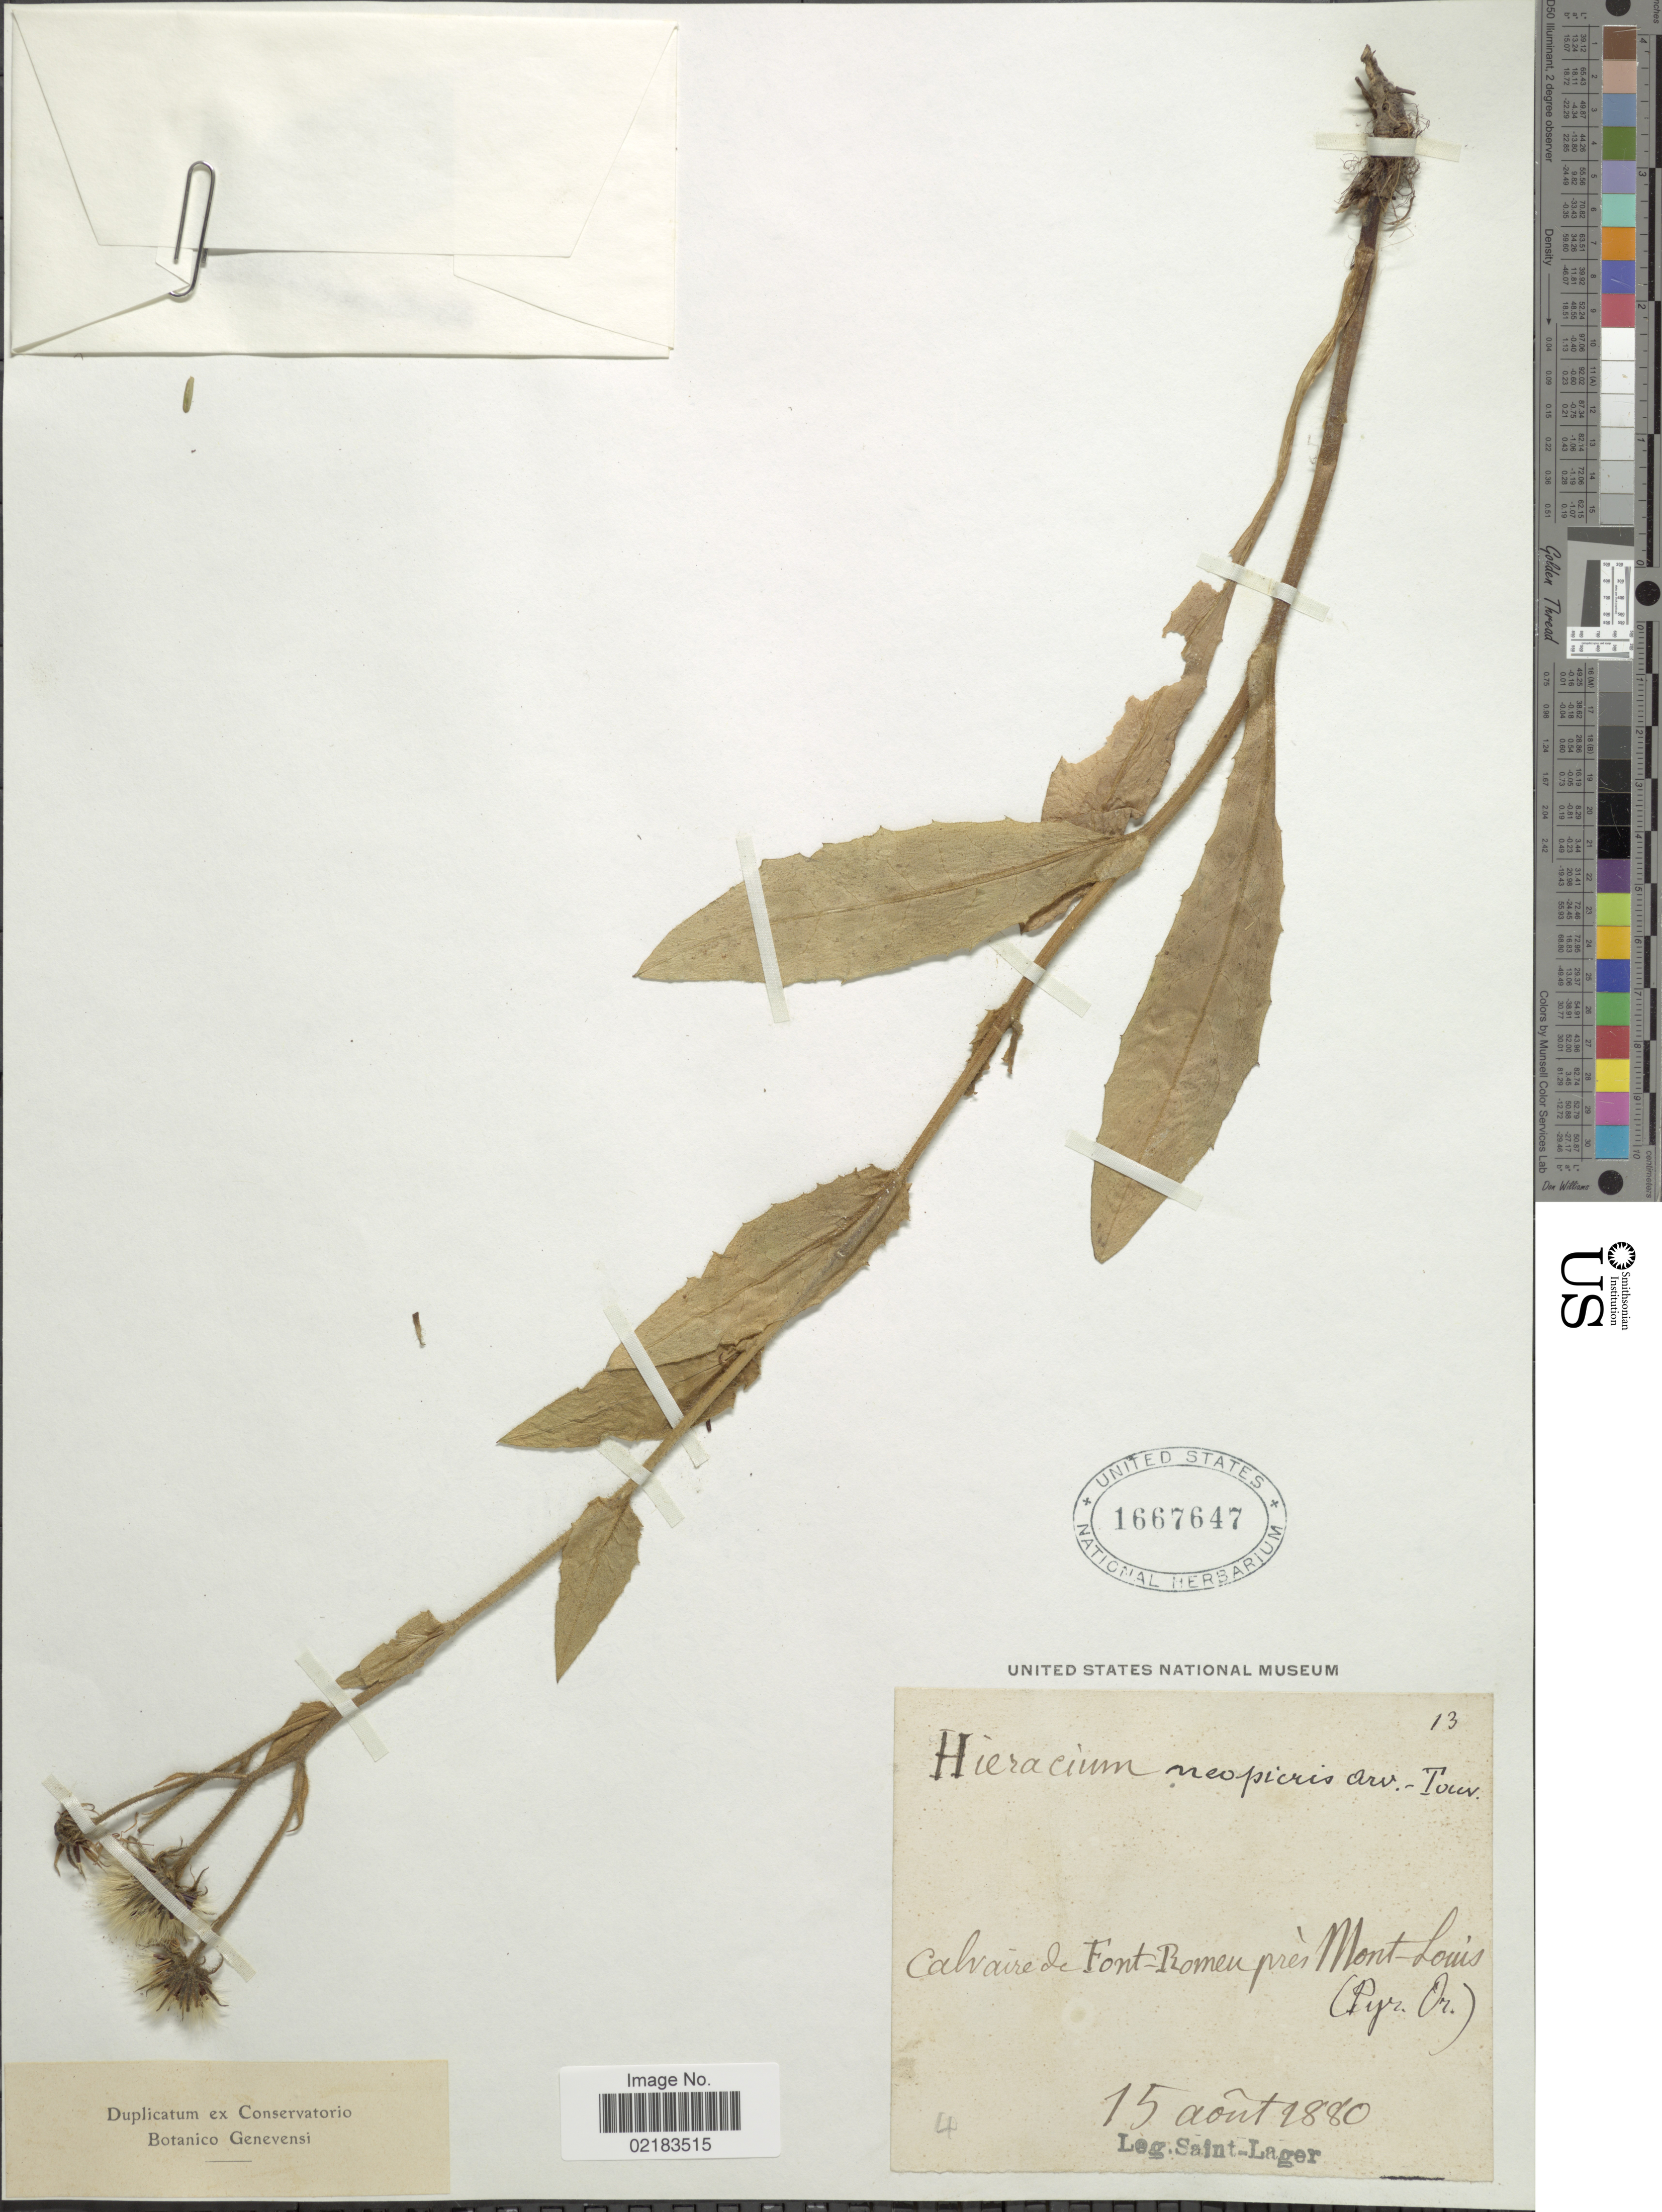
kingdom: Plantae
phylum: Tracheophyta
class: Magnoliopsida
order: Asterales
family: Asteraceae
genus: Hieracium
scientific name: Hieracium neopicris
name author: Arvet-Touvet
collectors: Saint-Lager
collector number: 13/4*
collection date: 1880-08-15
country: France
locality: Calvaire de Font-Romeu prés Mont-Luis (Pyr. Or.)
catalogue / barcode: US 1667647